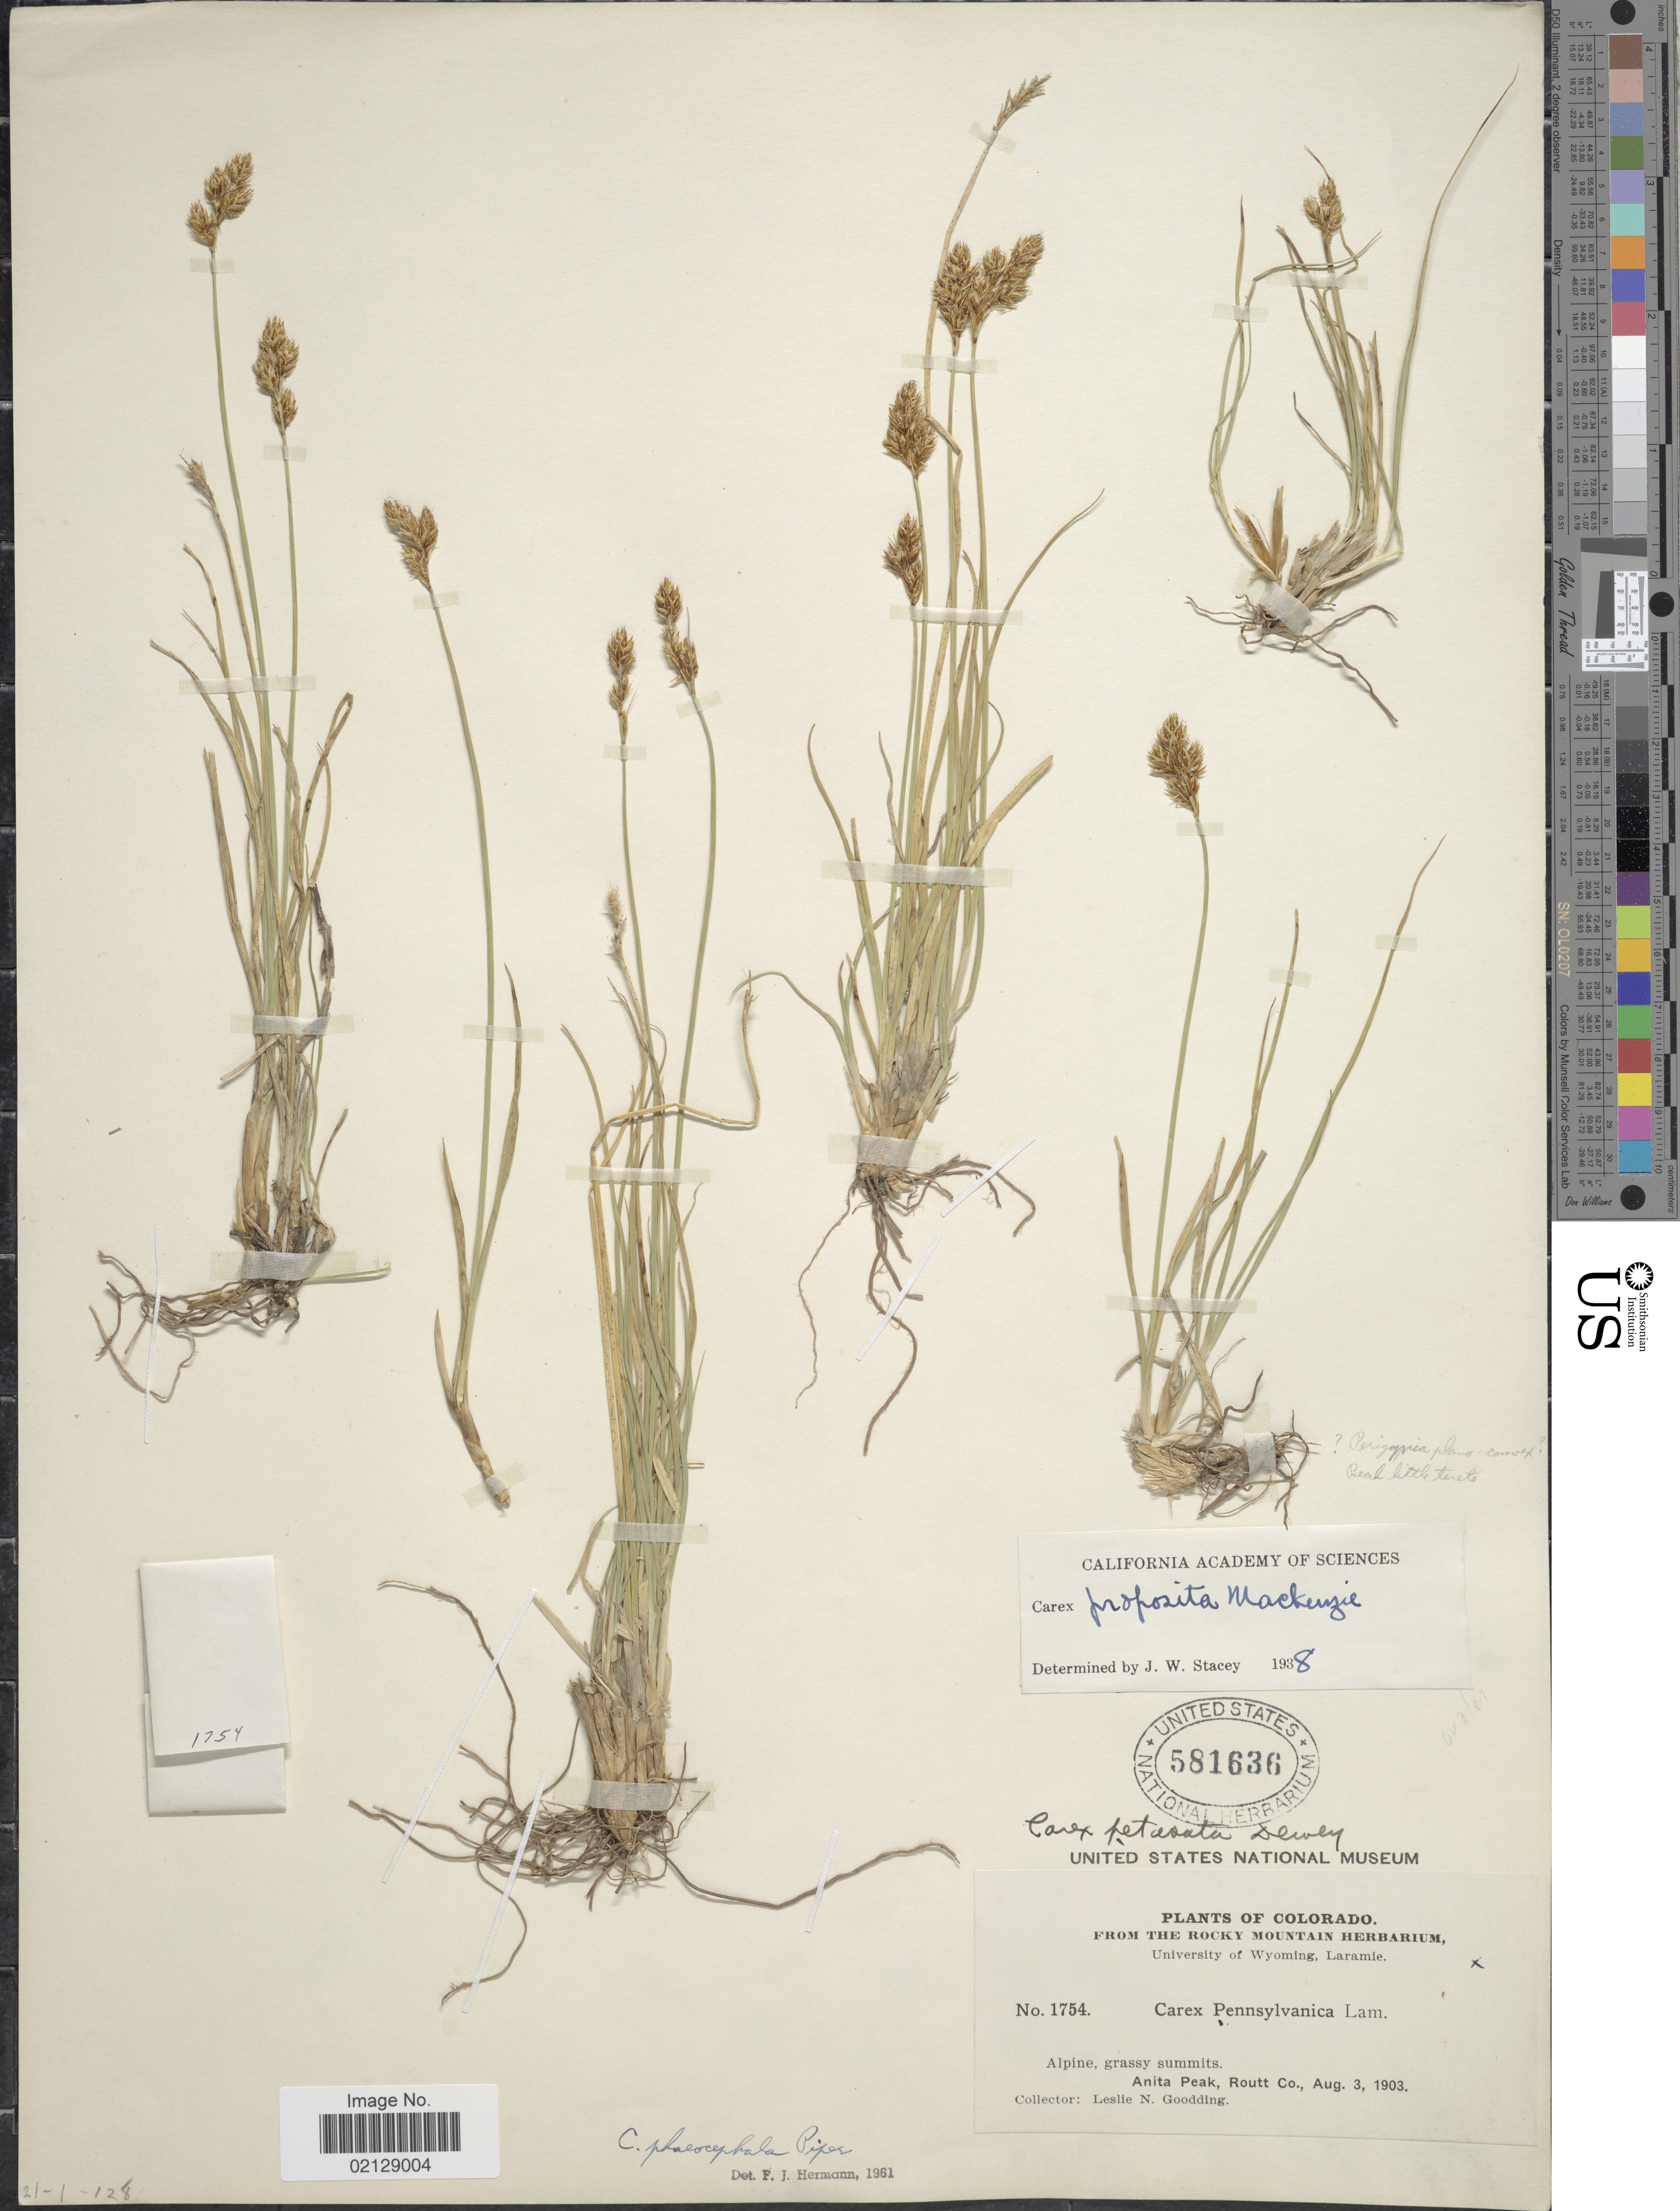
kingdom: Plantae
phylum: Tracheophyta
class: Liliopsida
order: Poales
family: Cyperaceae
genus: Carex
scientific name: Carex phaeocephala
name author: Piper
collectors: L. N. Goodding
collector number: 1754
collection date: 1903-08-03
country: United States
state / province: Colorado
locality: Alpine, grassy summits, Anita Peak, Routt Co.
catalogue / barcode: US 581636